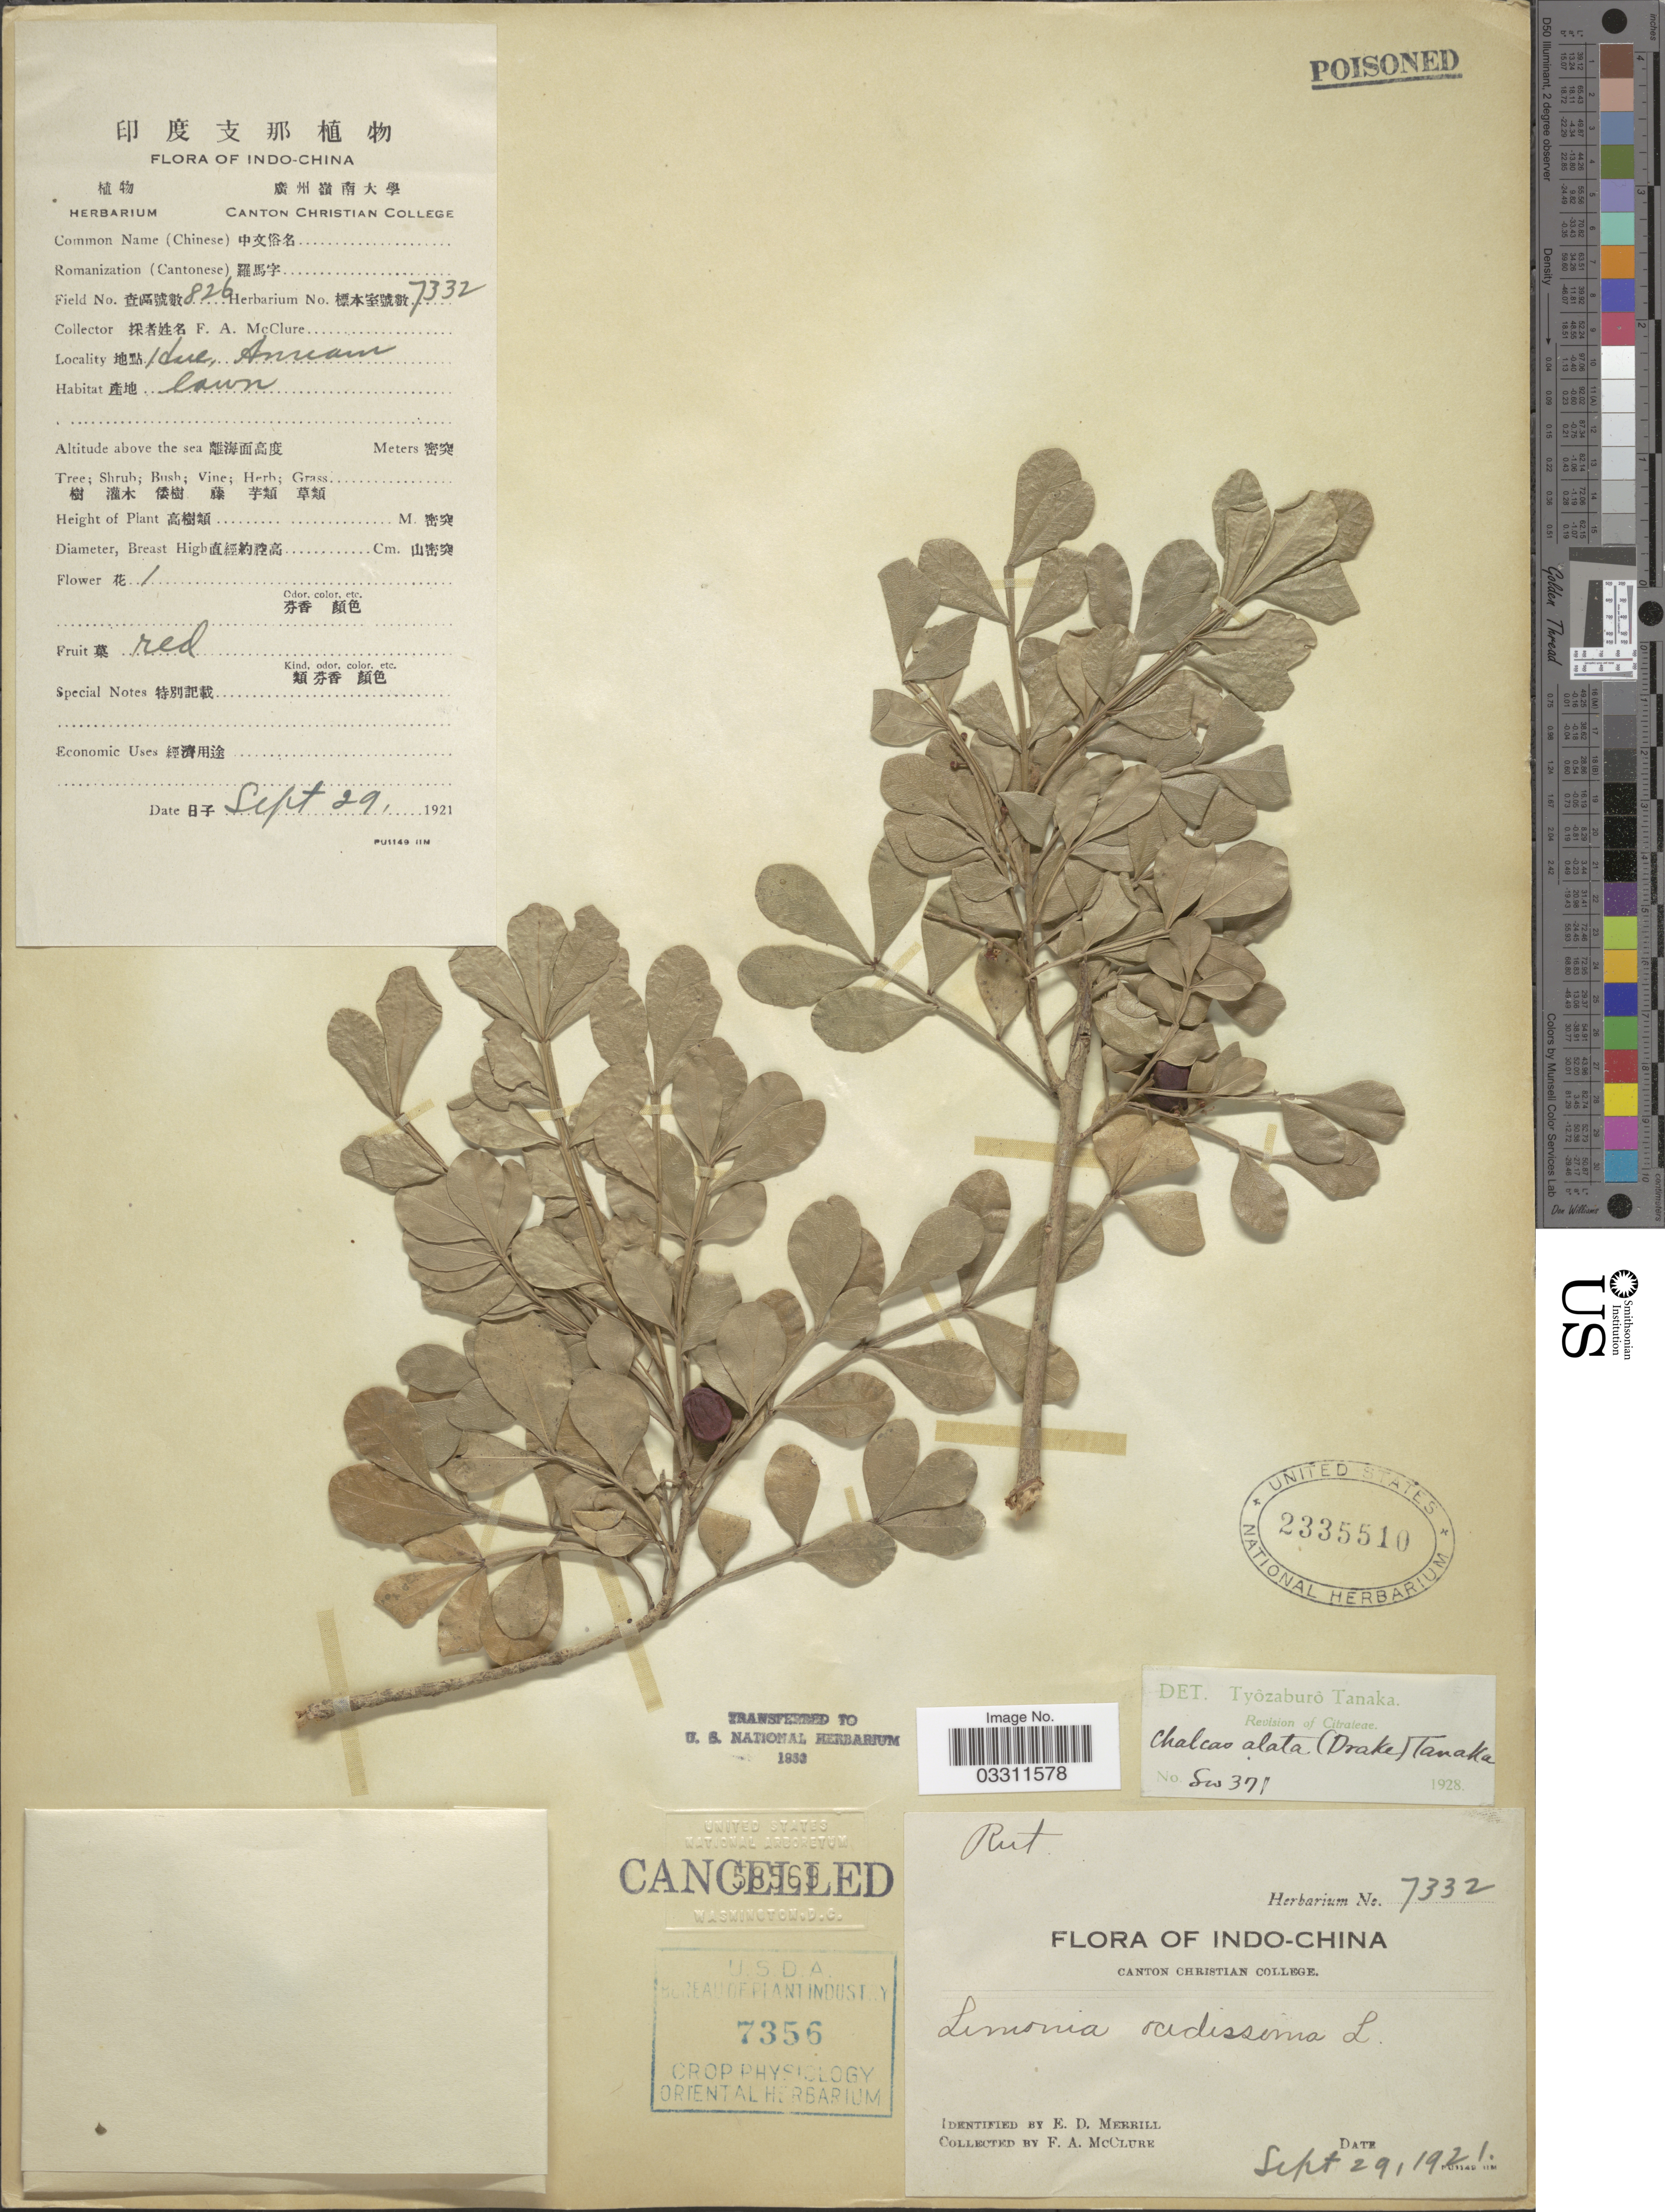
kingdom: Plantae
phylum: Tracheophyta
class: Magnoliopsida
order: Sapindales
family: Rutaceae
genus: Murraya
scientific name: Murraya alata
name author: Drake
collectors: F. A. McClure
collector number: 7332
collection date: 1921-09-29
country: Vietnam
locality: Indo-China. Hue, Annam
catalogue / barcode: US 2335510